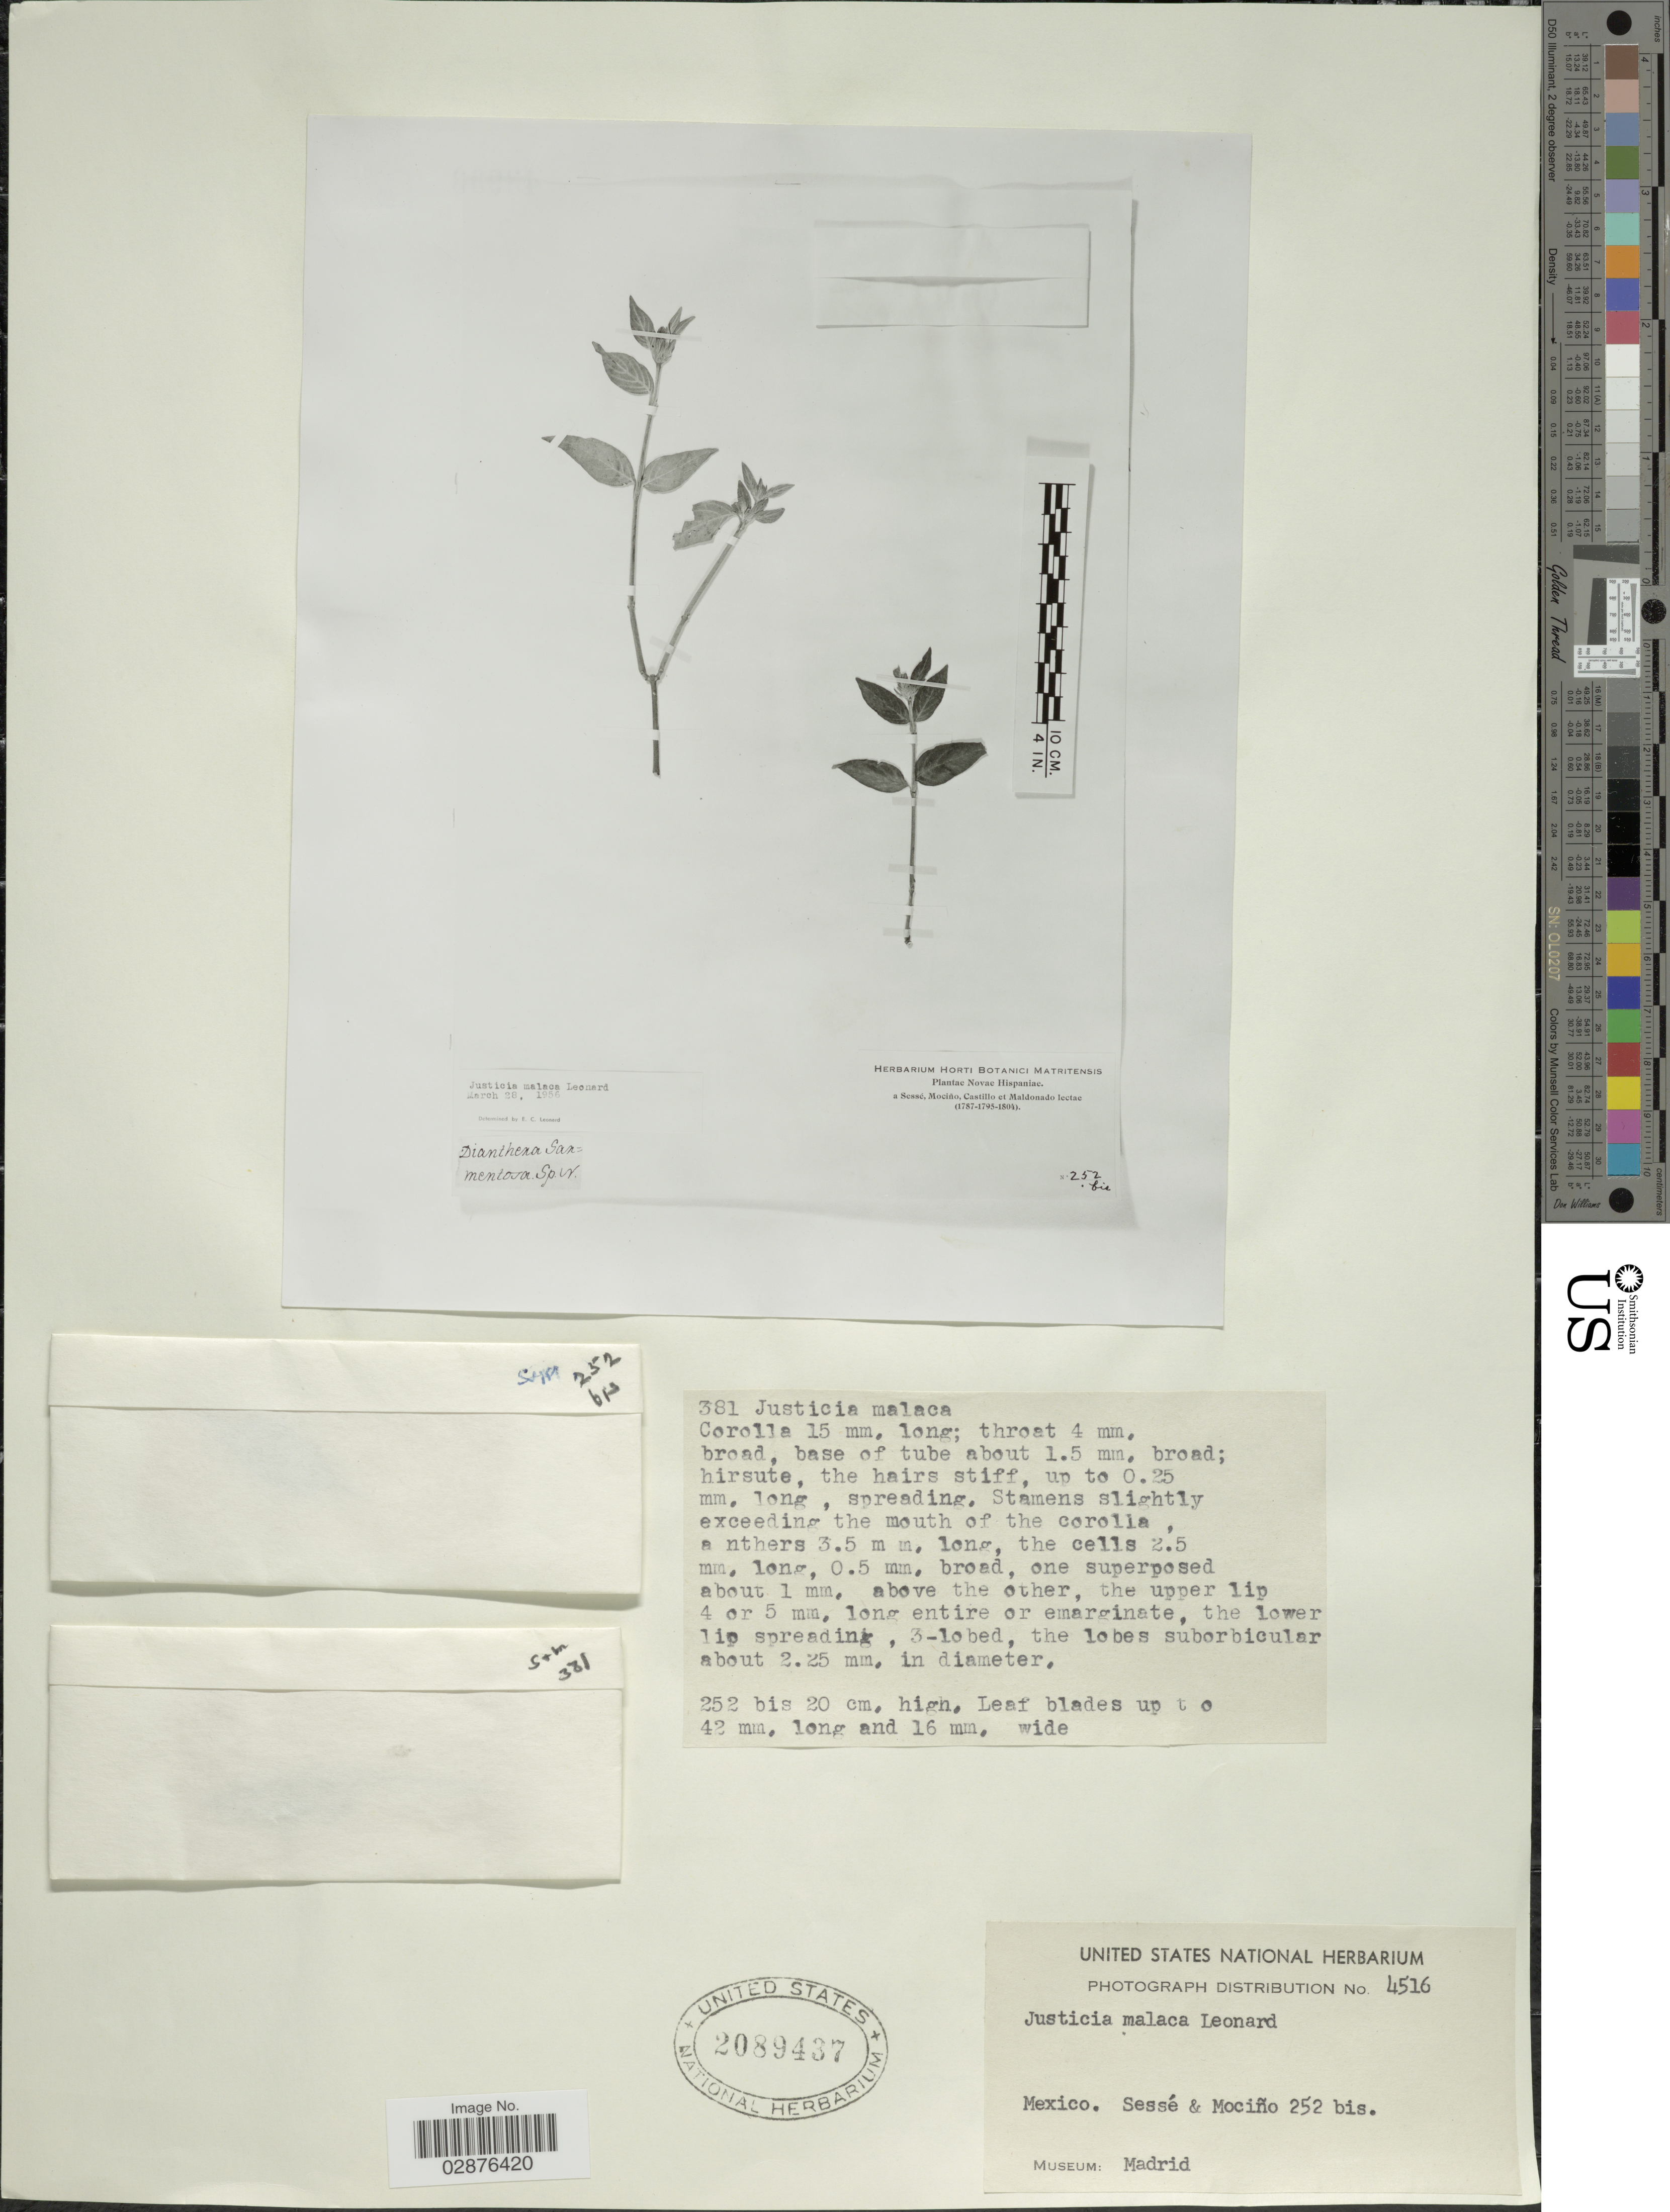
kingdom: Plantae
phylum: Tracheophyta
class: Magnoliopsida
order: Lamiales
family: Acanthaceae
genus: Justicia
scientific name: Justicia furcata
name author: Lam.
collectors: Sessé, --, Mociño, Castillo, -- & Maldonado, --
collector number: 252 bis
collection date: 1787/1804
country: Mexico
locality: Novae Hispaniae.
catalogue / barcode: US 2089437